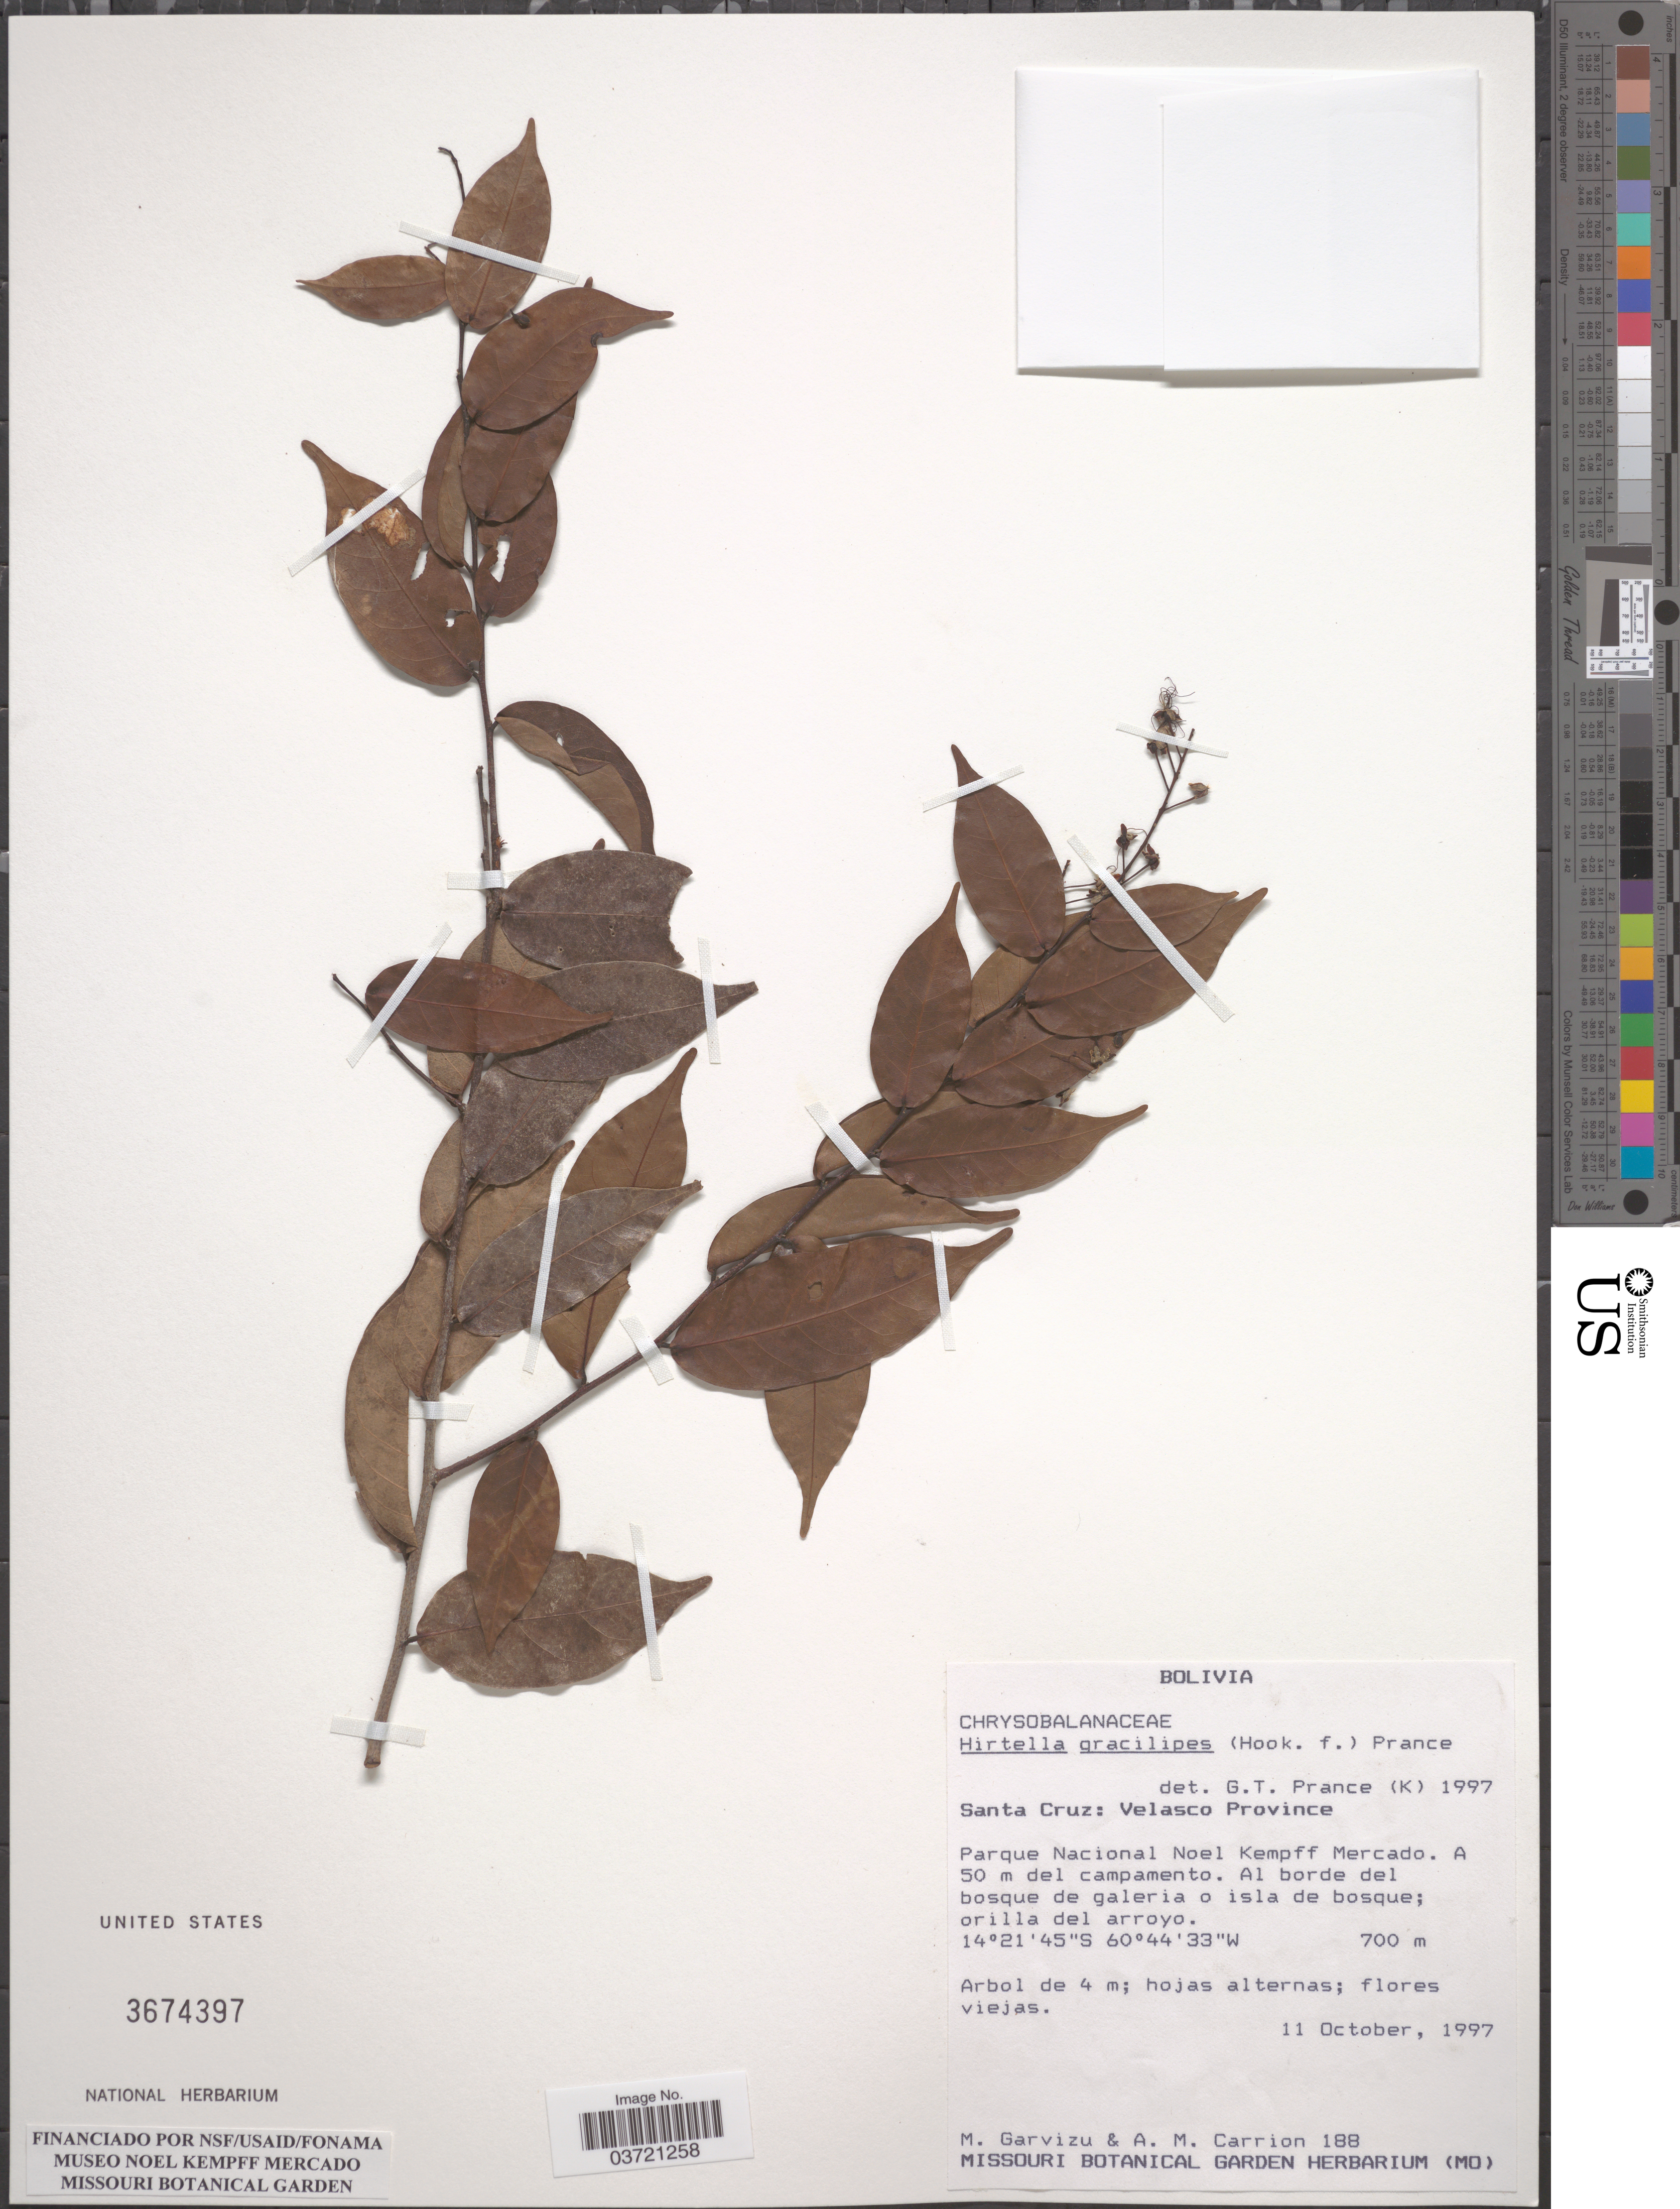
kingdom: Plantae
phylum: Tracheophyta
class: Magnoliopsida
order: Malpighiales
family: Chrysobalanaceae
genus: Hirtella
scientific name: Hirtella gracilipes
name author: (Hook. f.) Prance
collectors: M. Garvizu & A. Carrión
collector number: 188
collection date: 1997-10-11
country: Bolivia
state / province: Santa Cruz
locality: Velasco Province. Parque Nacional Noel Kempff Mercado. A 50 m del campamento. Al borde del bosque de galeria o isla de bosque.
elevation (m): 700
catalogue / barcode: US 3674397